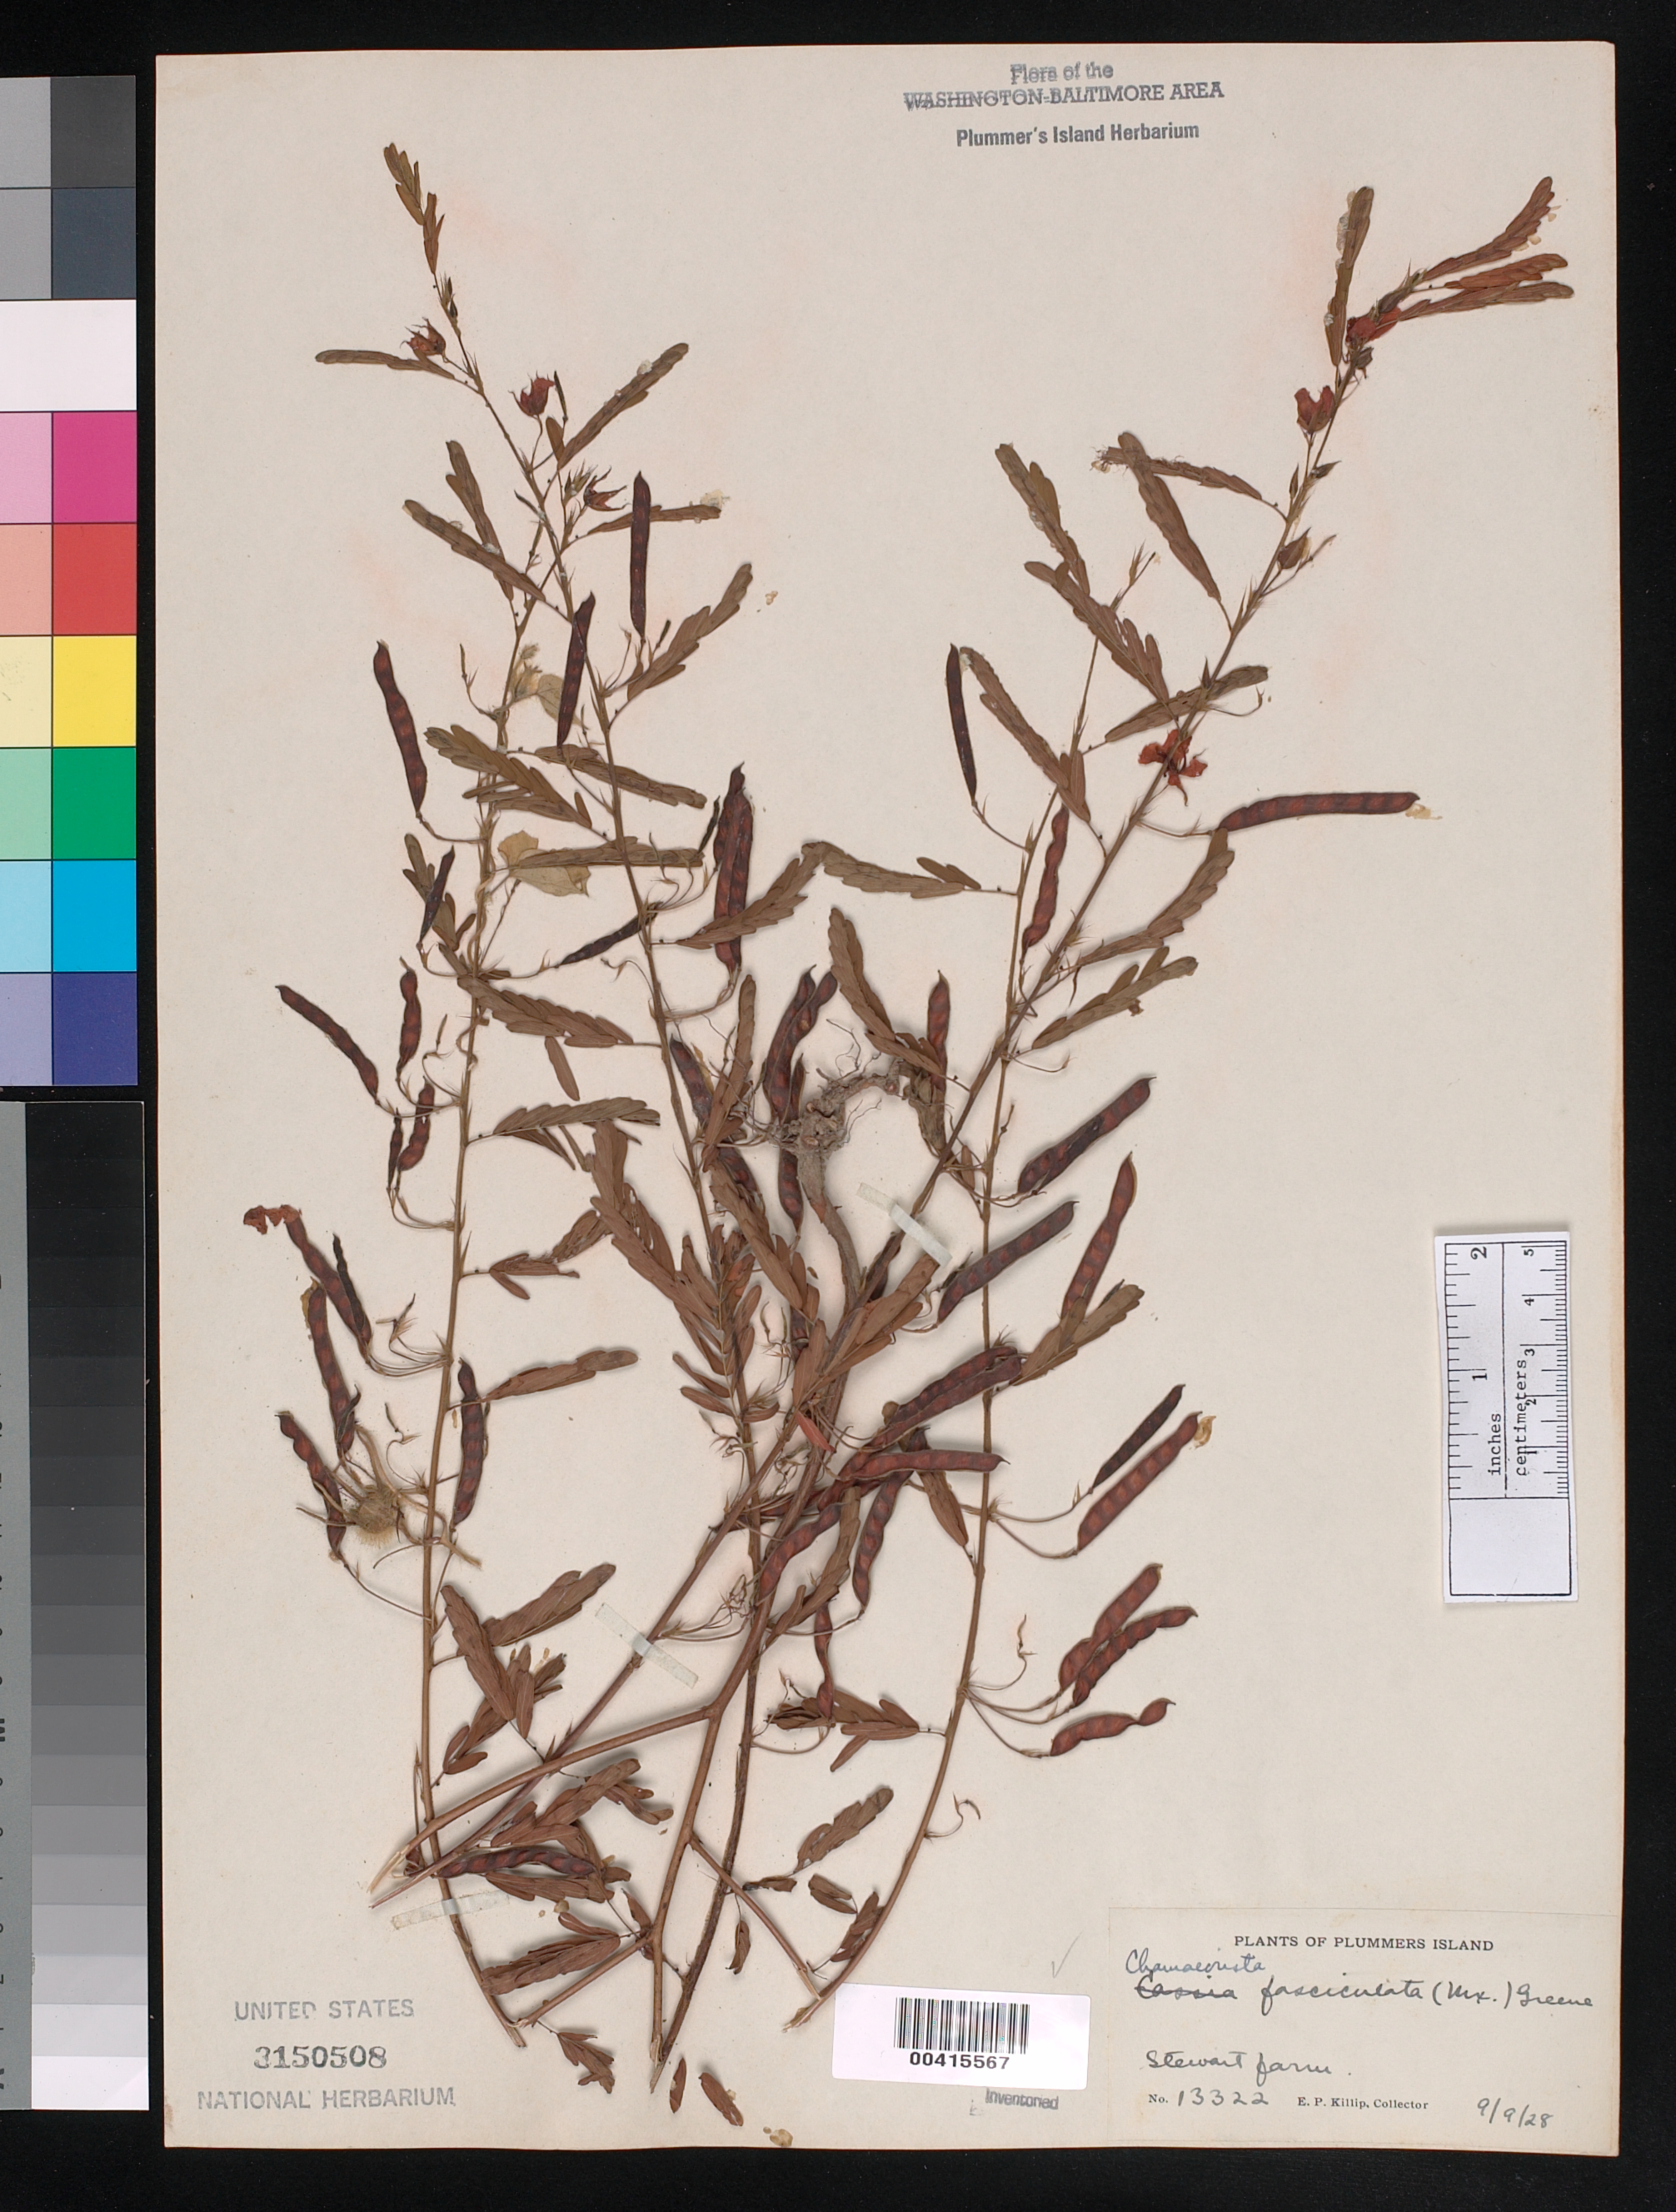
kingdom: Plantae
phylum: Tracheophyta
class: Magnoliopsida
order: Fabales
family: Fabaceae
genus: Chamaecrista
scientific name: Chamaecrista fasciculata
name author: (Michx.) Greene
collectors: E. P. Killip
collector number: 13322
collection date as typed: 09 Sep 1928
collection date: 1928-09-09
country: United States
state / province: Maryland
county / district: Montgomery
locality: Plummer's Island; mainland, Stewart Farm Plummers Island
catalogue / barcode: US 3150508